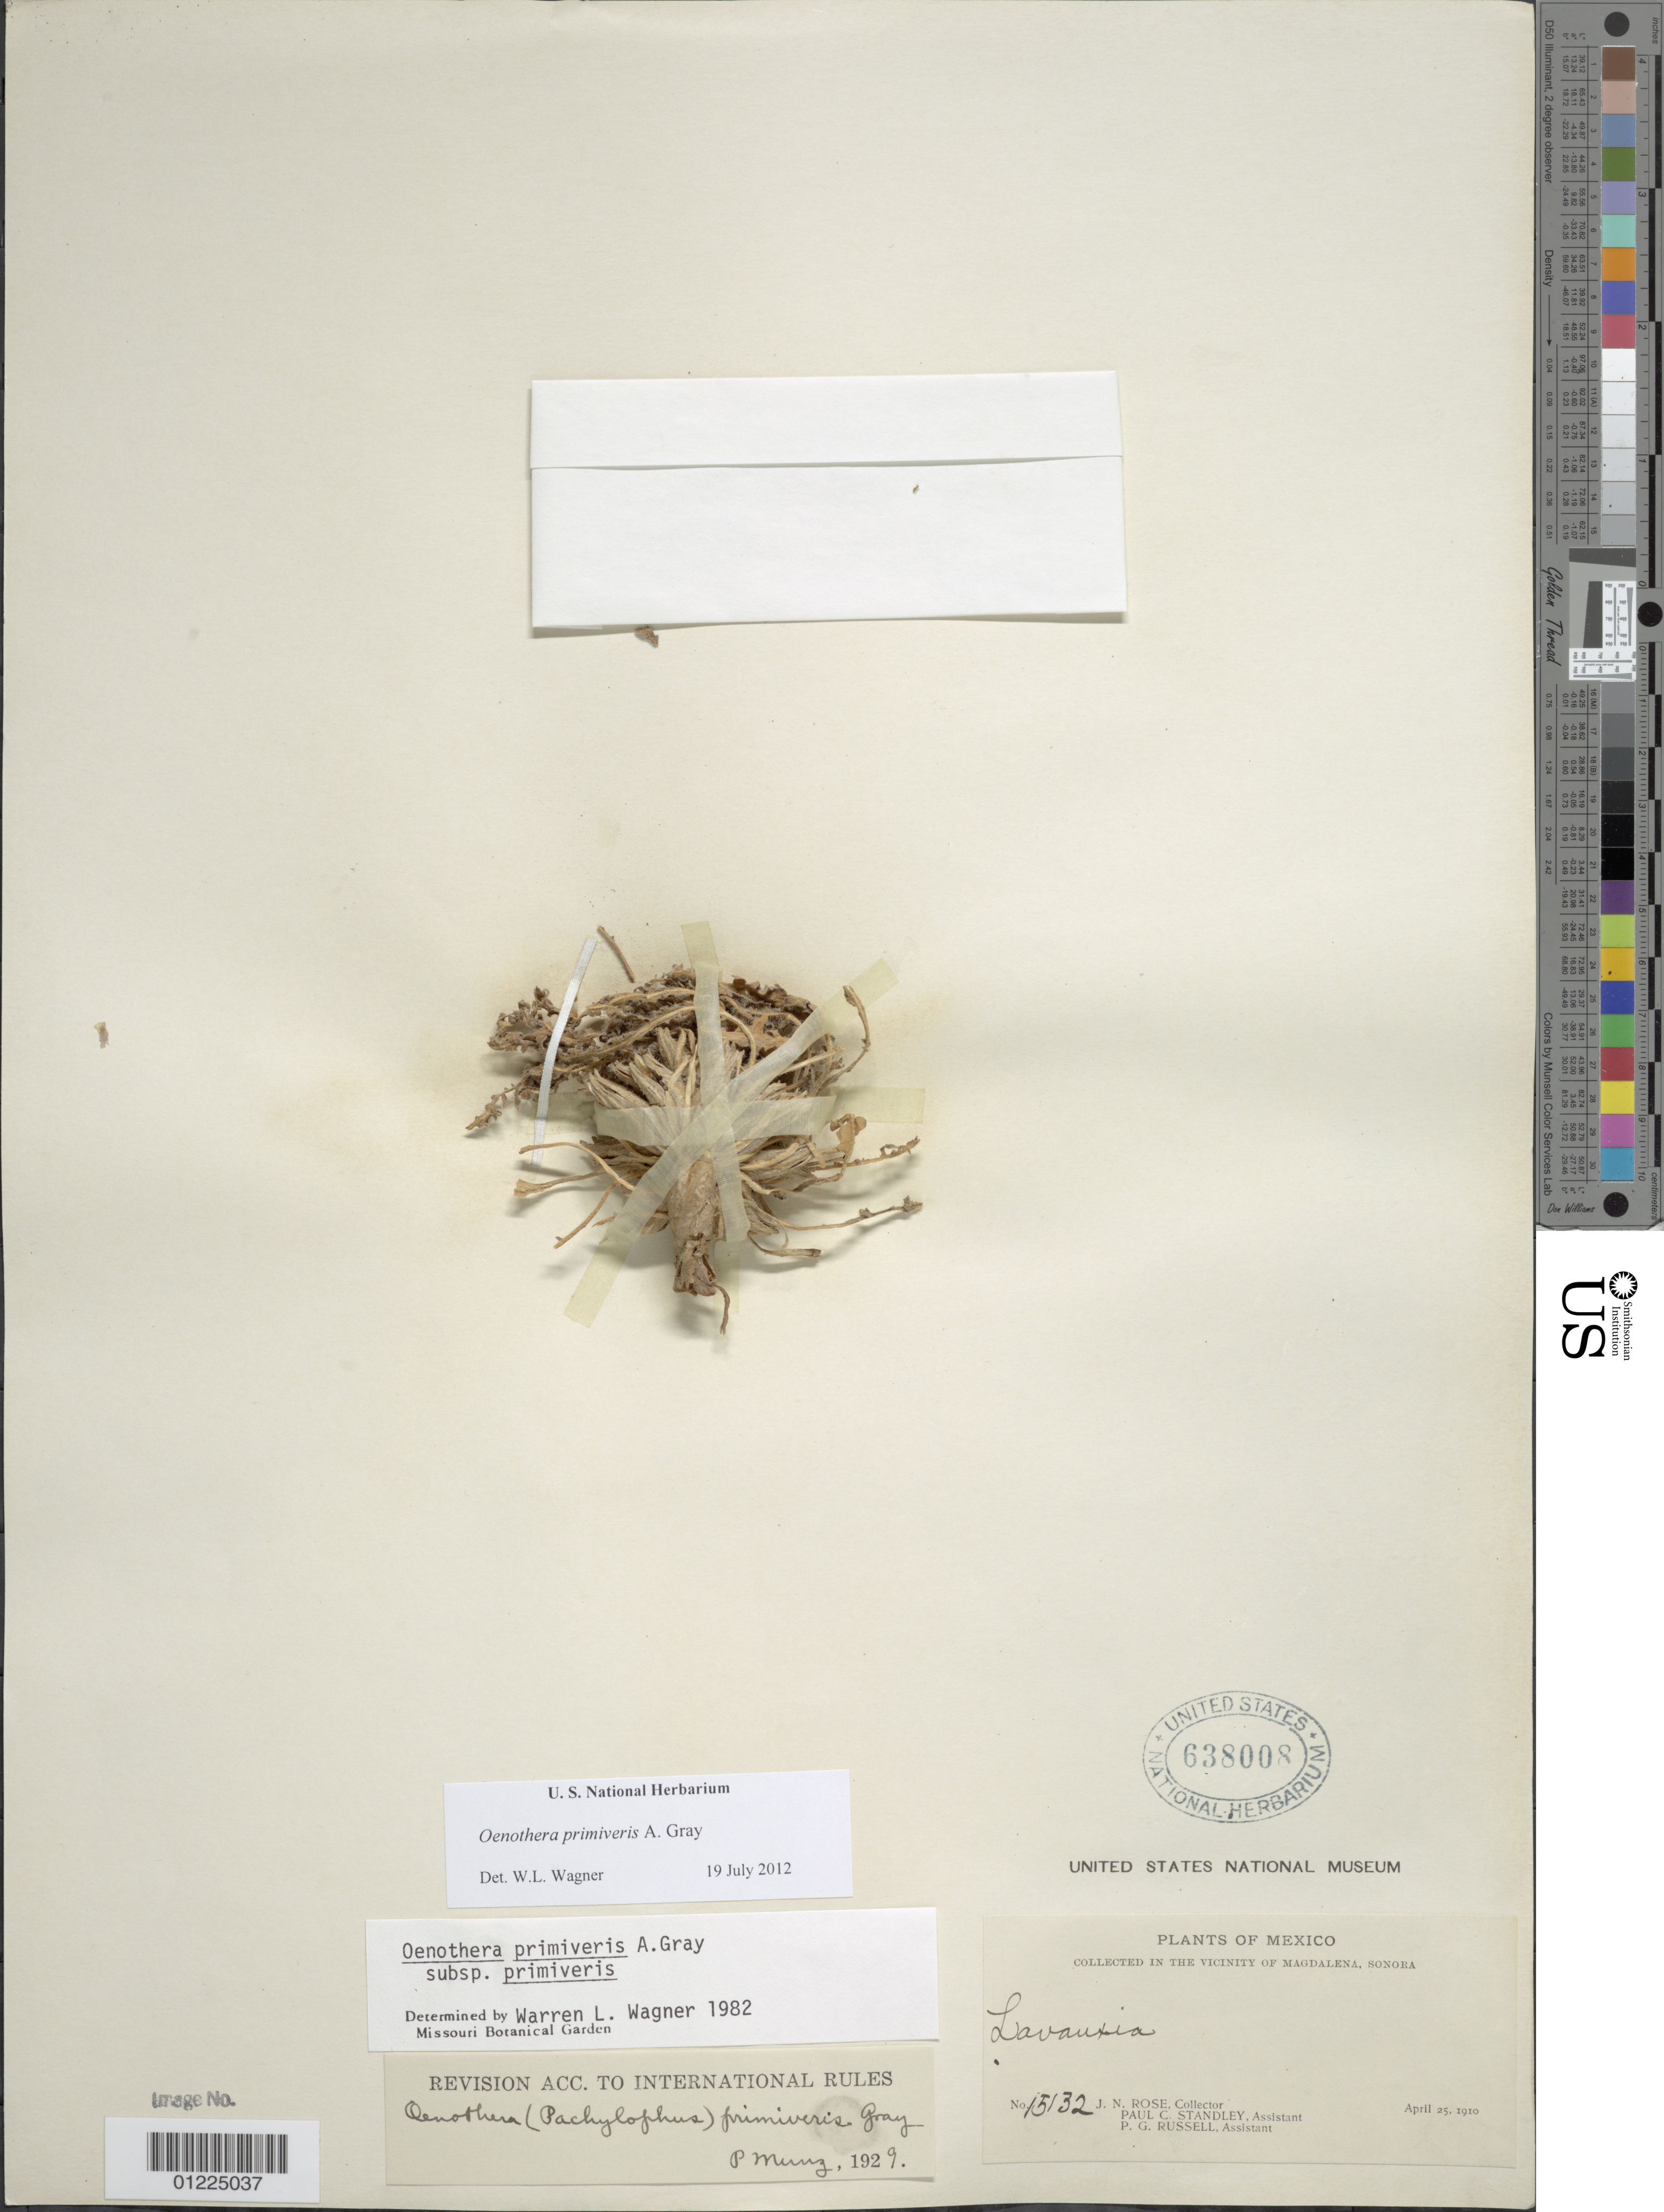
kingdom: Plantae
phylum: Tracheophyta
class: Magnoliopsida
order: Myrtales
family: Onagraceae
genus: Oenothera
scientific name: Oenothera primiveris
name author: A. Gray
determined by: Wagner, W. L., (BOT), Smithsonian Institution - National Museum of Natural History (UNITED STATES)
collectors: J. N. Rose, P. C. Standley & P. G. Russell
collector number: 1532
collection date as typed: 25 Apr 1910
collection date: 1910-04-25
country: Mexico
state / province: Sonora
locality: Vicinity of Magdalena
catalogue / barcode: US 638008